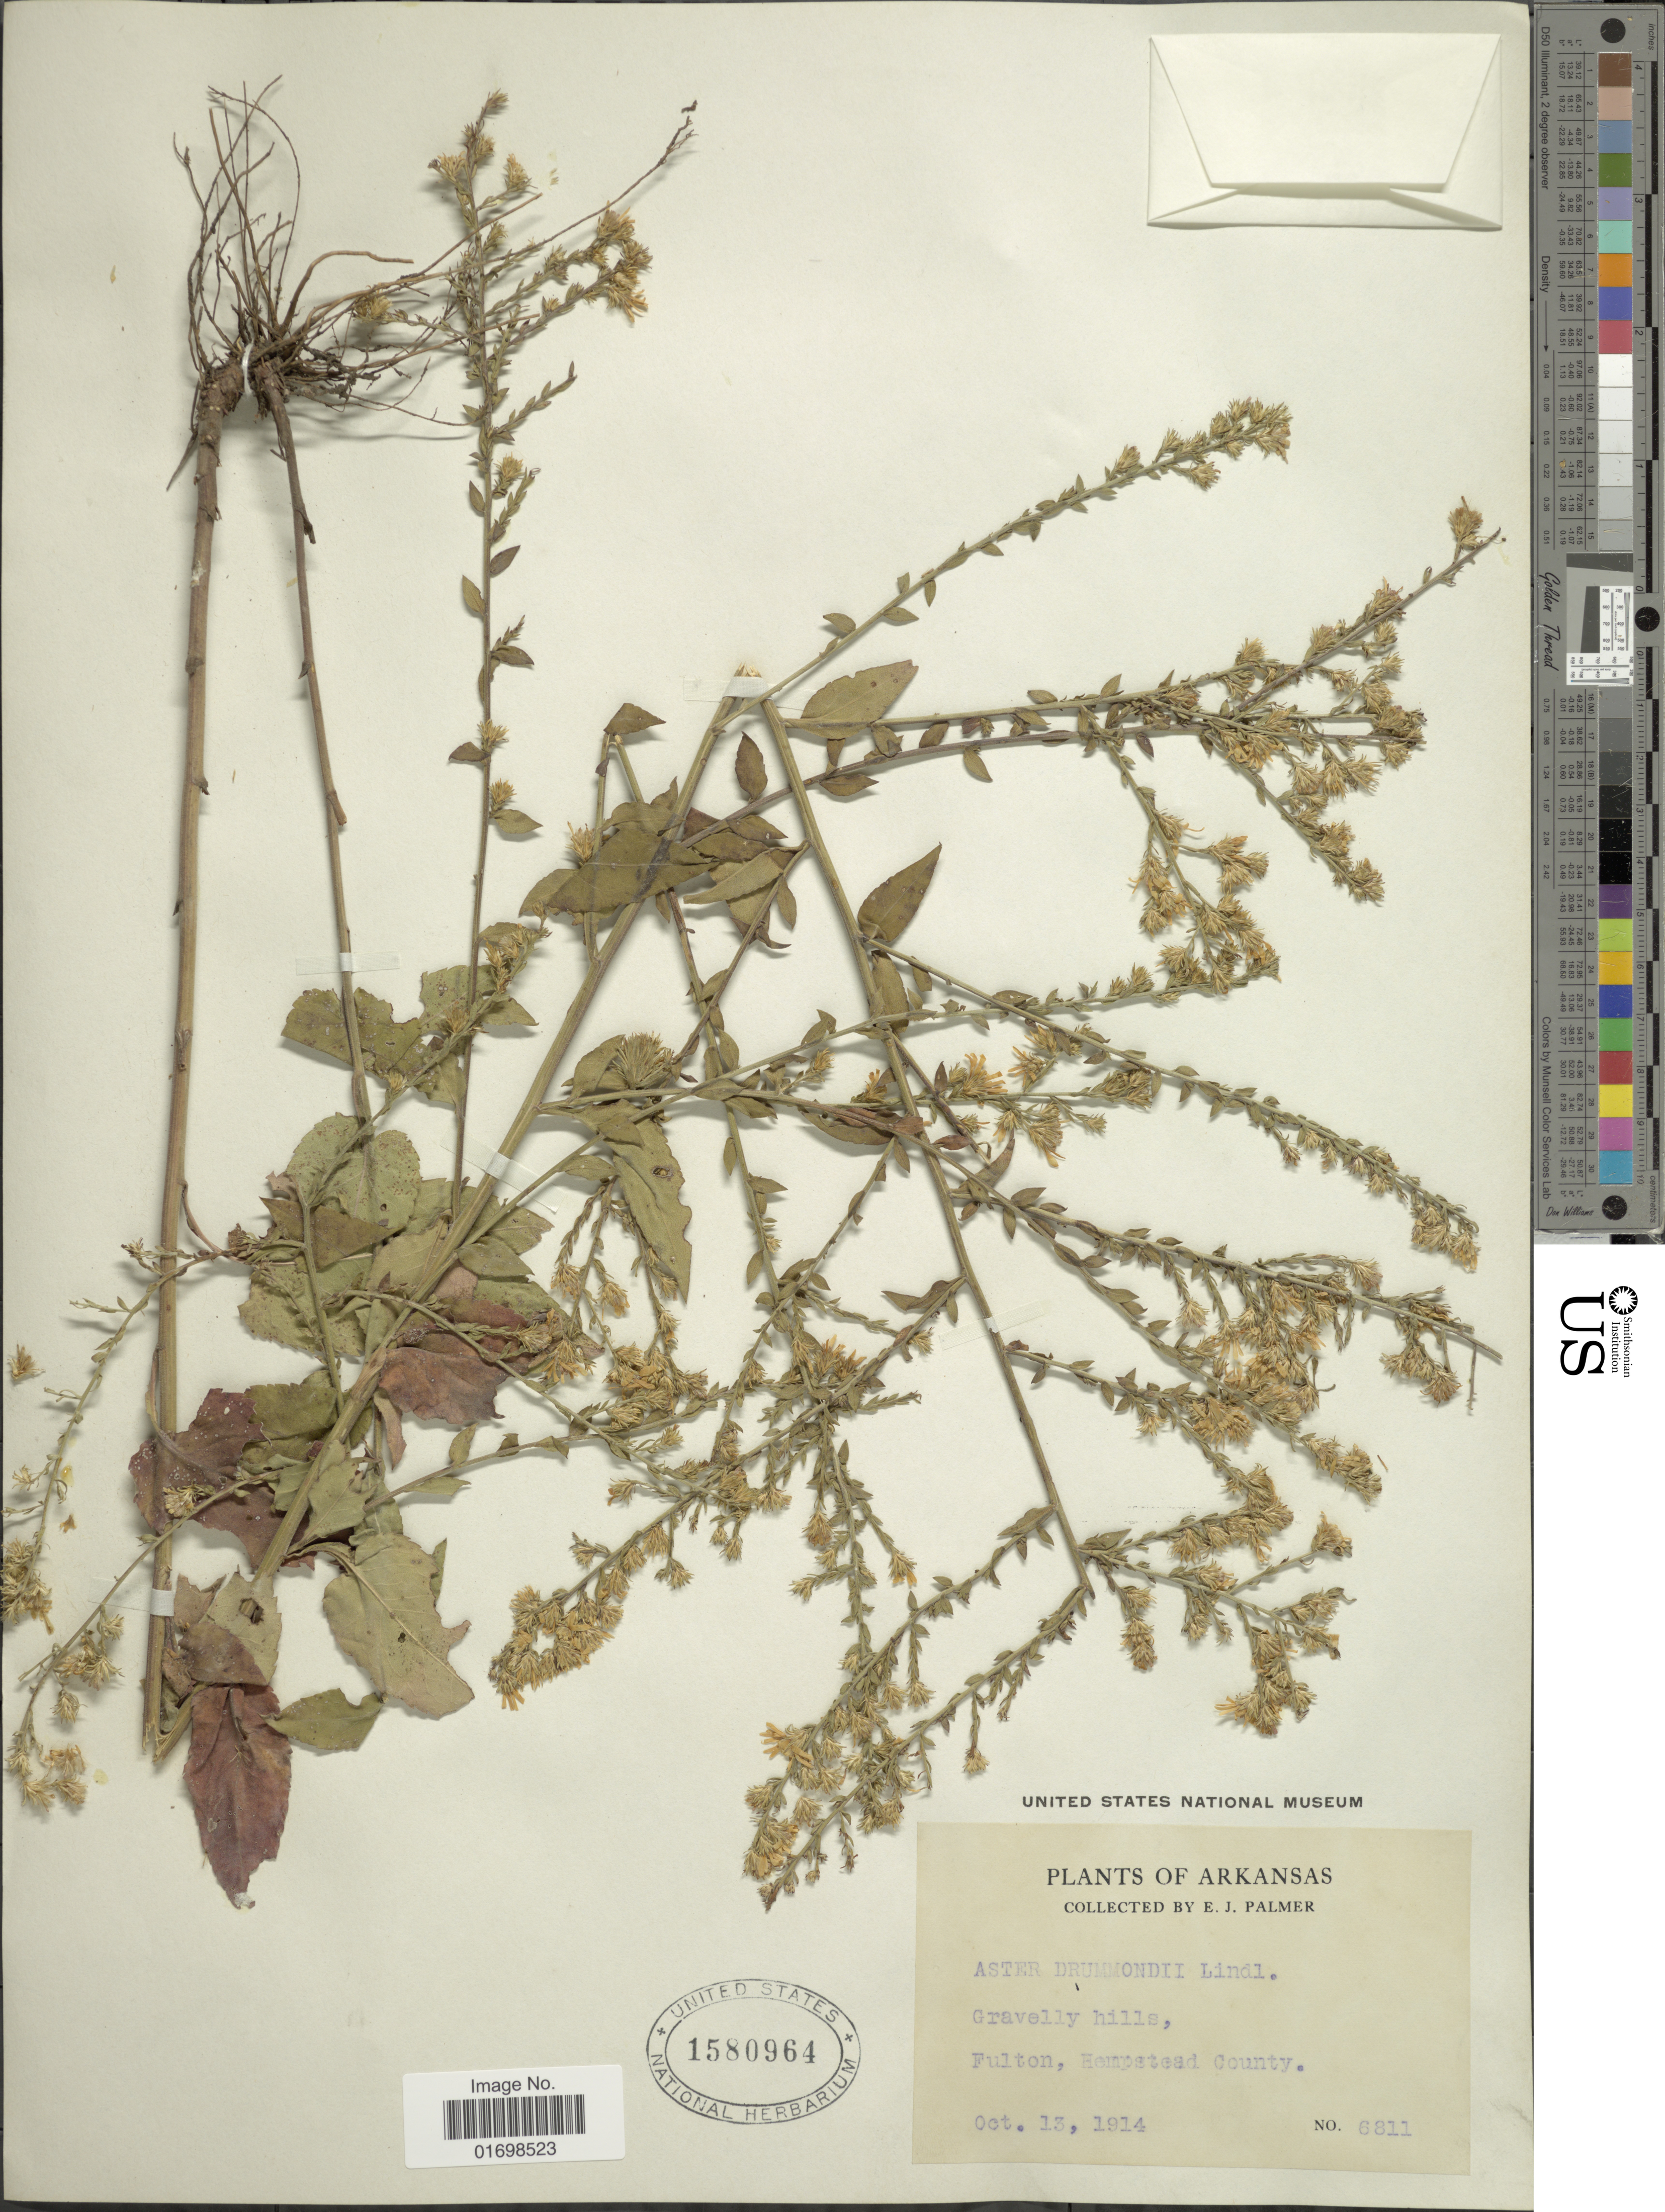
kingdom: Plantae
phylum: Tracheophyta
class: Magnoliopsida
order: Asterales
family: Asteraceae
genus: Symphyotrichum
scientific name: Symphyotrichum drummondii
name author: (Lindl.) G.L. Nesom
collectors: E. J. Palmer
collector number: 6811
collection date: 1914-10-13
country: United States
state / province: Arkansas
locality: Arkansas.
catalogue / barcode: US 1580964